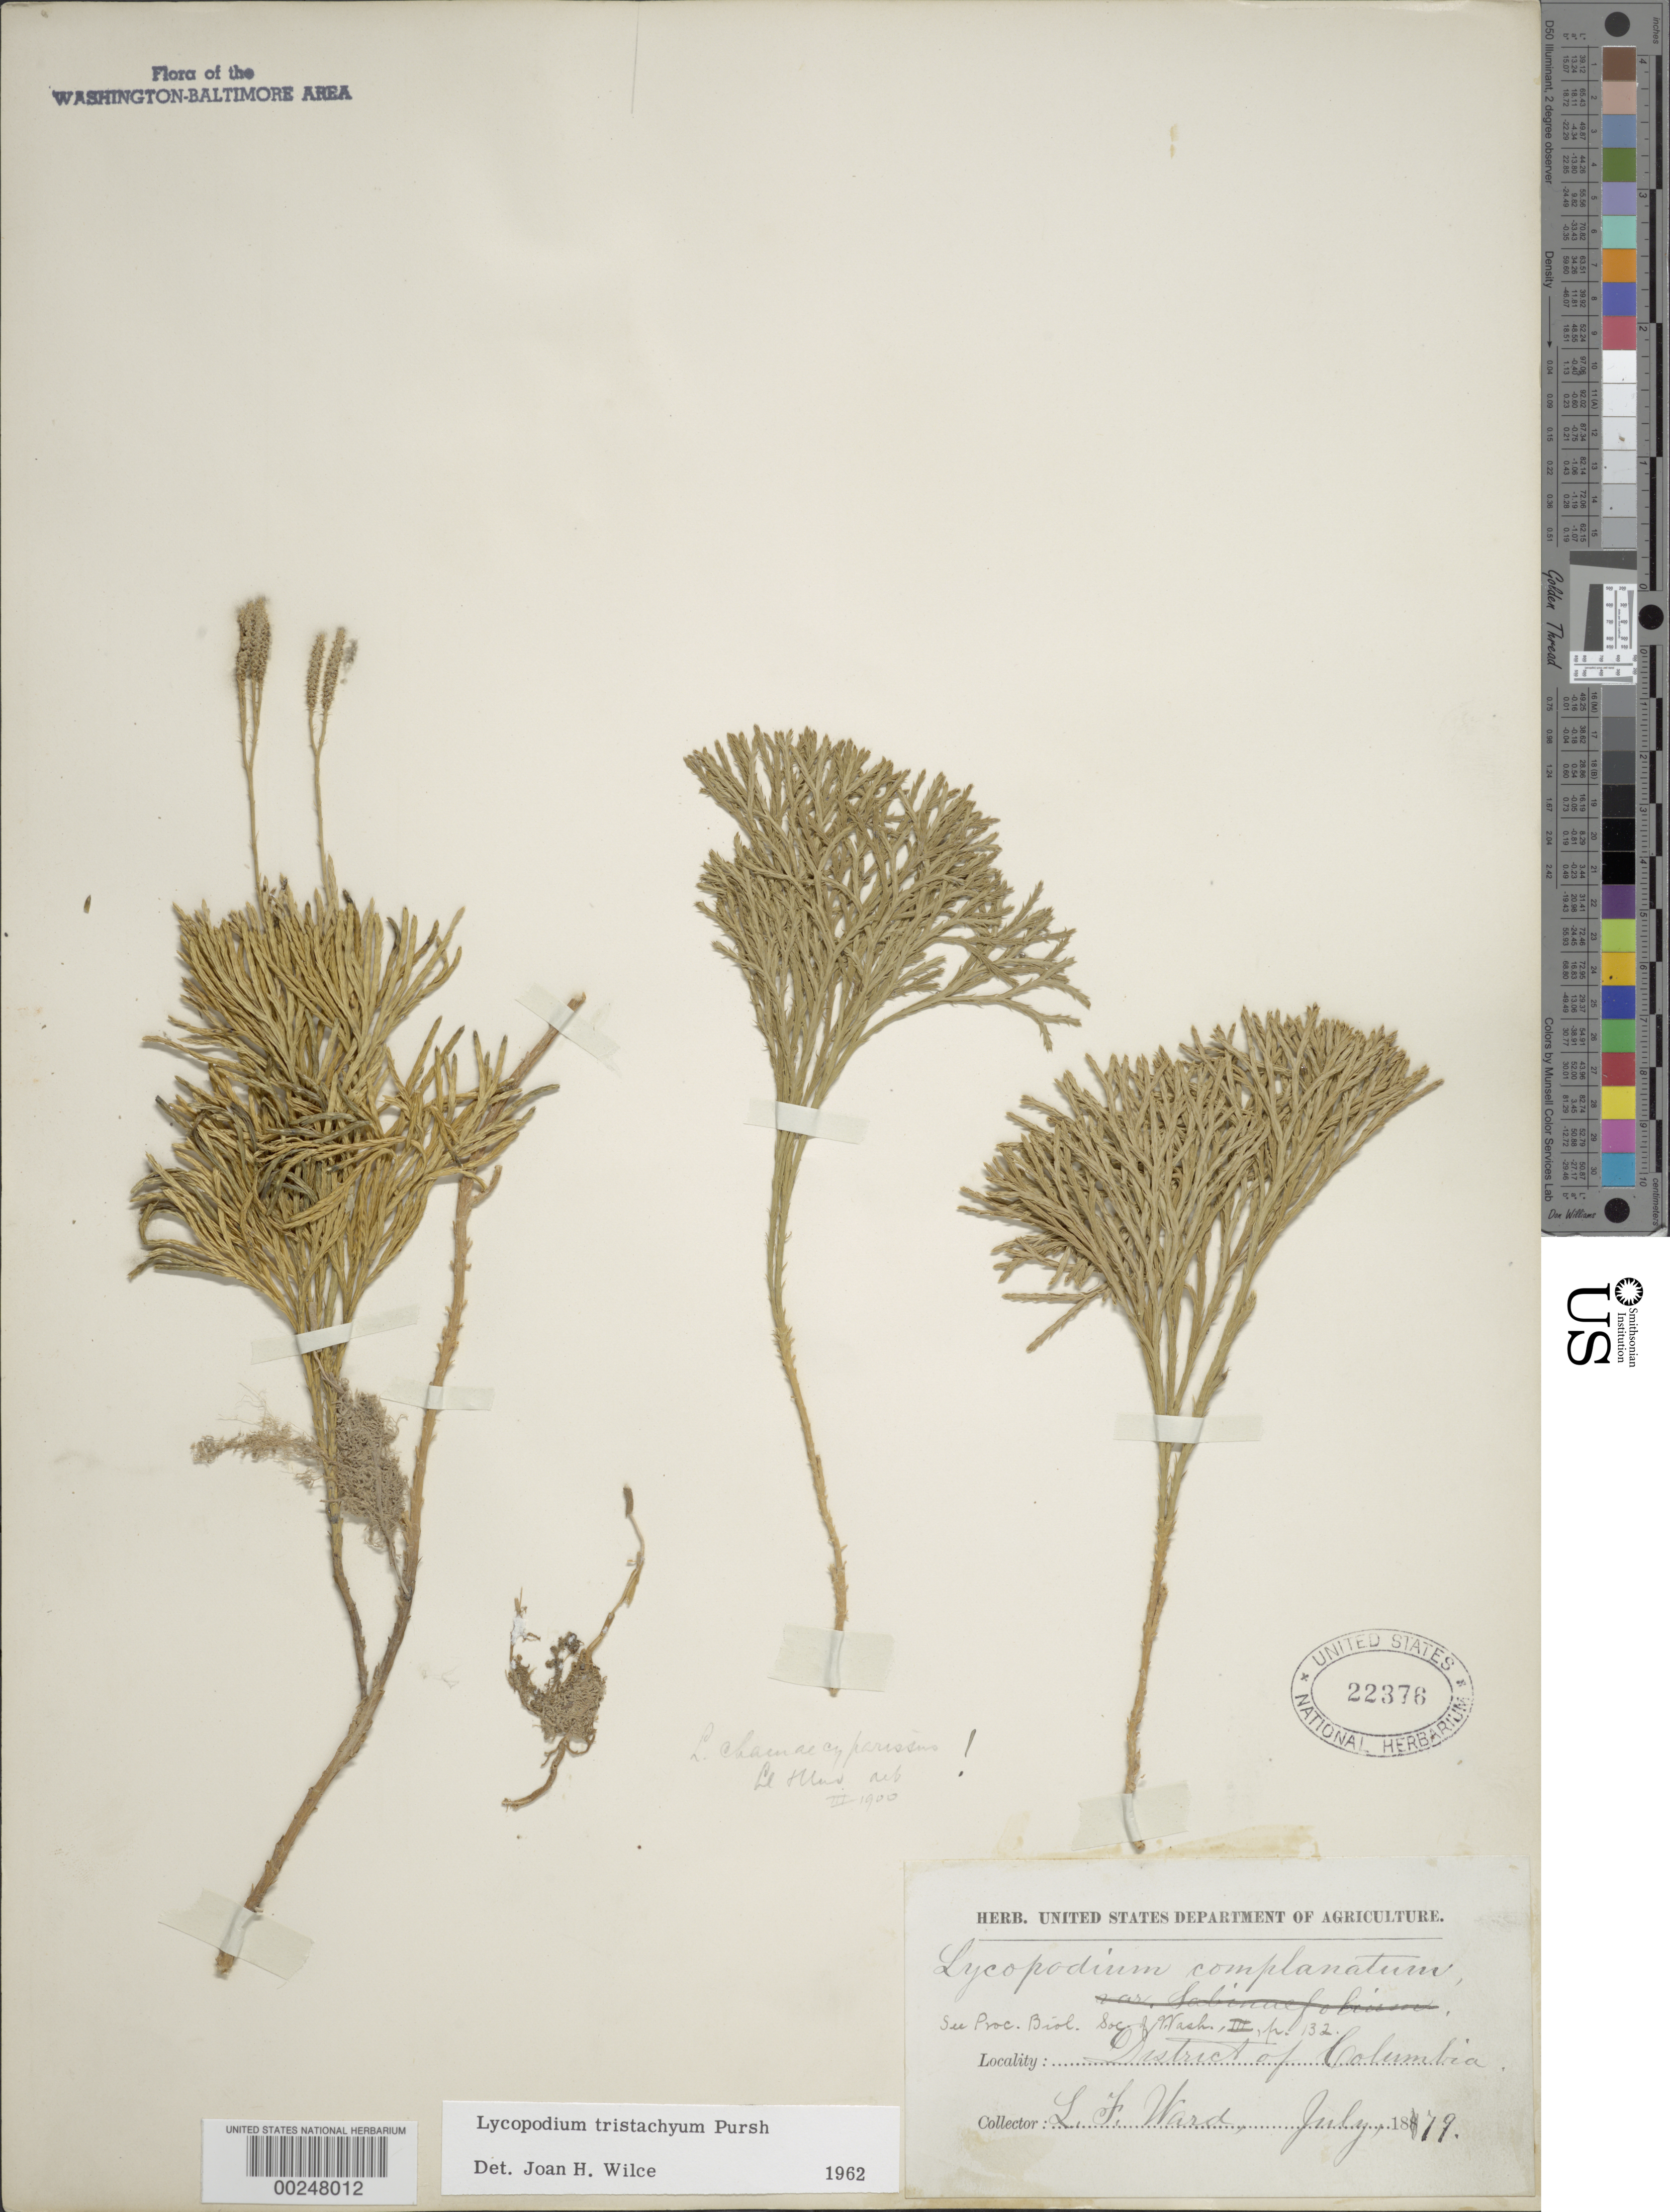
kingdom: Plantae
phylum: Tracheophyta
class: Lycopodiopsida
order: Lycopodiales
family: Lycopodiaceae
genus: Diphasiastrum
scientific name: Diphasiastrum tristachyum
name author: (Pursh) Holub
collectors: L. F. Ward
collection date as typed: Jul 1879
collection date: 1879-07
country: United States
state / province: District of Columbia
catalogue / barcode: US 22376